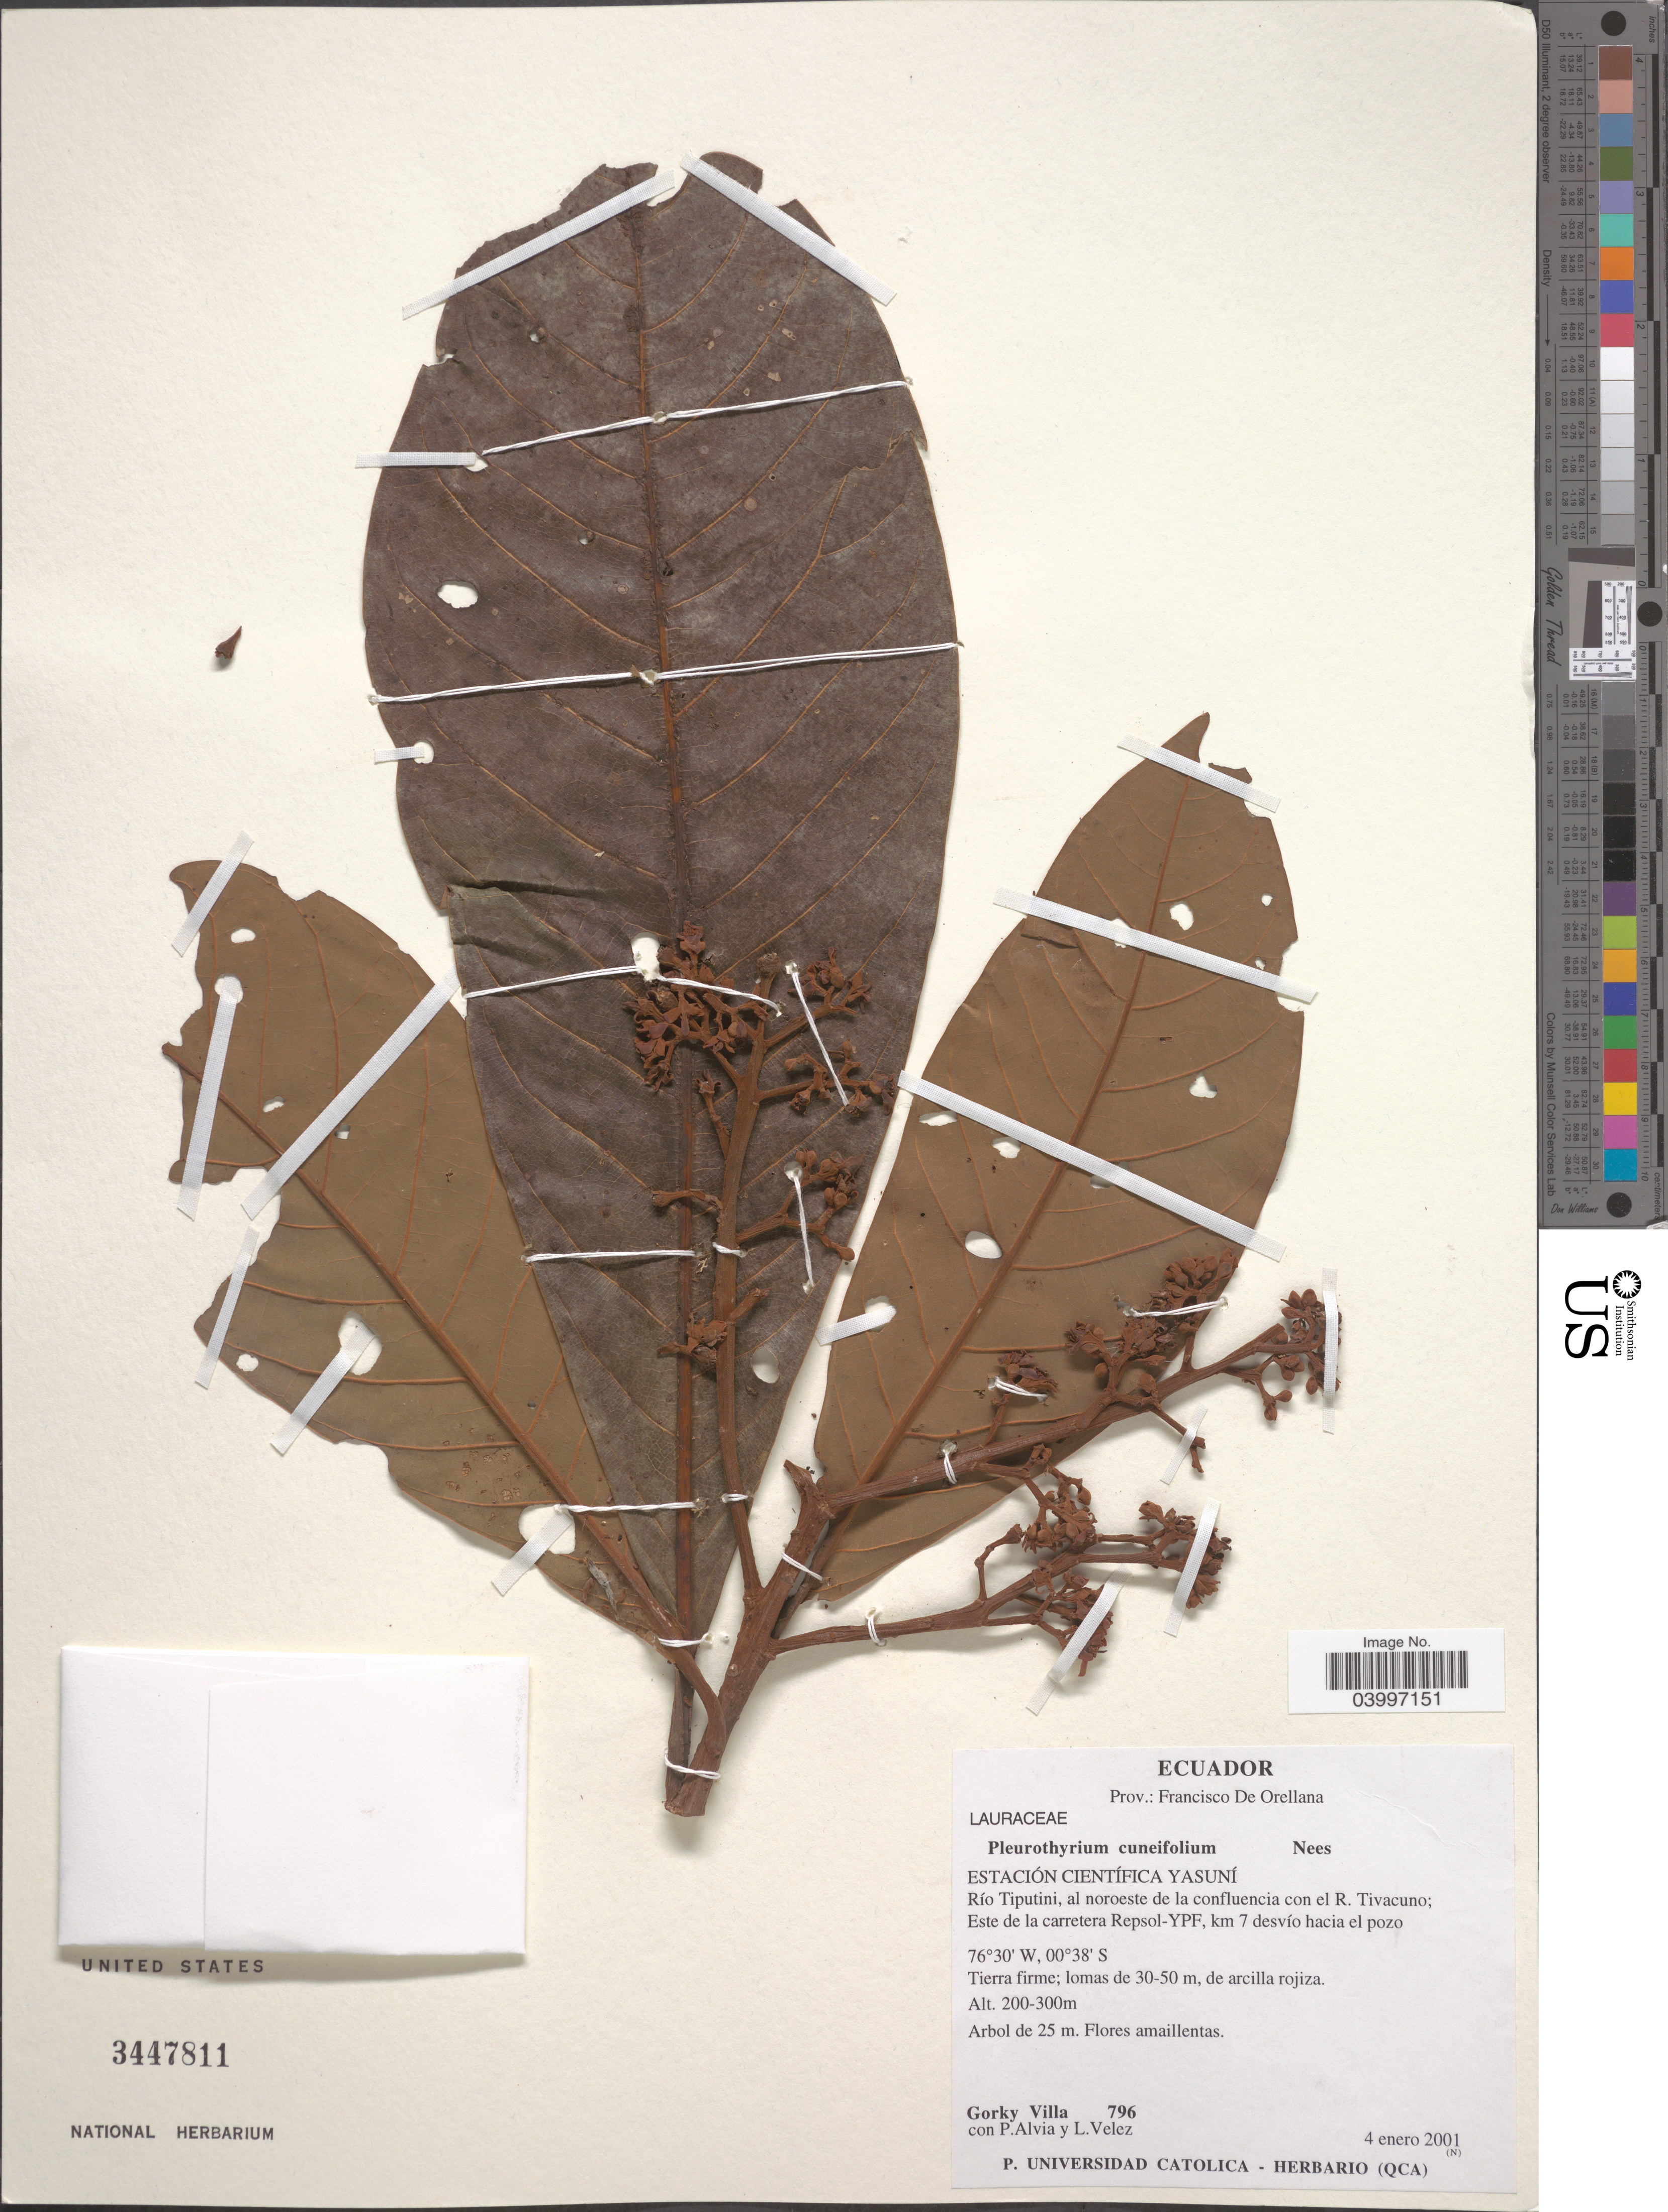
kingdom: Plantae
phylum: Tracheophyta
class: Magnoliopsida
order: Laurales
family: Lauraceae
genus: Pleurothyrium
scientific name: Pleurothyrium cuneifolium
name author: Nees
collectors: G. Villa, P. Alvia & L. Velez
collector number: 796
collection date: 2001-01-04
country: Ecuador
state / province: Orellana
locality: Prov.: Francisco De Orellana. Estación Científica Yasuní. Río Tiputini, al noroeste de la confluencia con el R. Tivacuno.; Este de la carretera Repsol-YPF, km 7 desvío hacia el pozo.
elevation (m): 200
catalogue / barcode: US 3447811